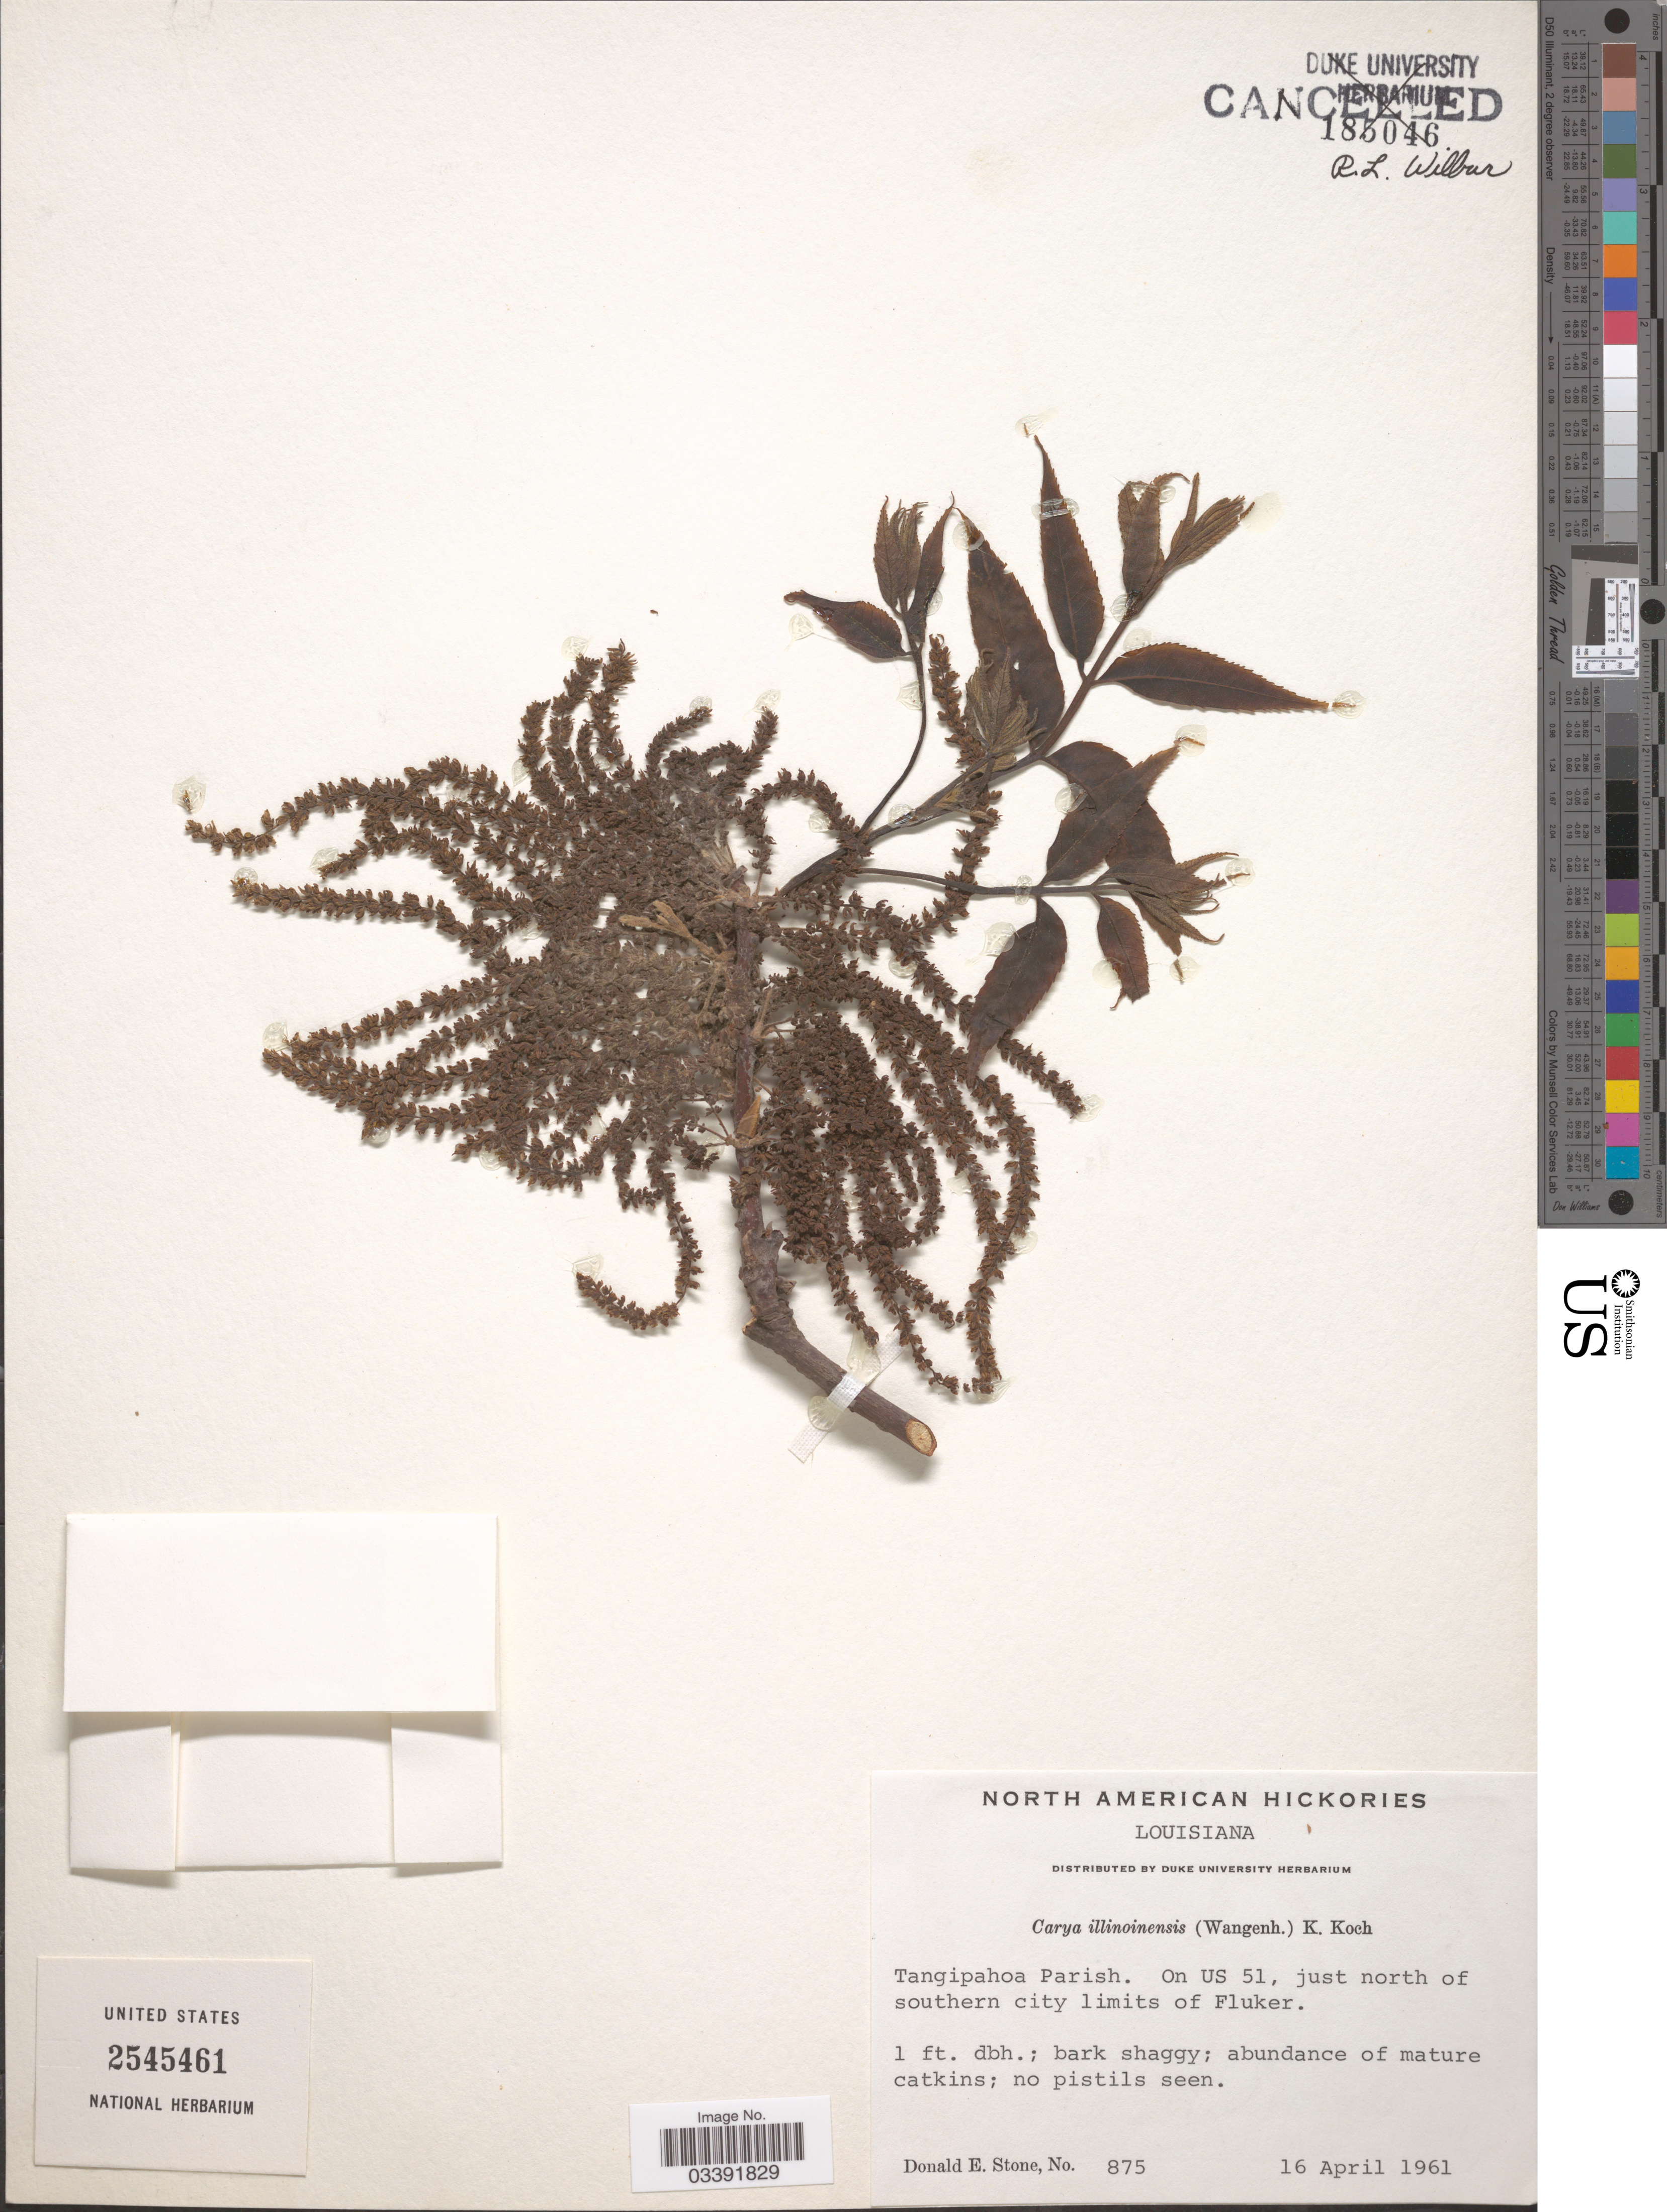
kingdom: Plantae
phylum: Tracheophyta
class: Magnoliopsida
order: Fagales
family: Juglandaceae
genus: Carya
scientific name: Carya illinoinensis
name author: (Wangenh.) K. Koch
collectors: D. Stone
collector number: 875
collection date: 1961-04-16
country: United States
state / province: Louisiana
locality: Tangipahoa Parish. On US 51, just north of southern city limits of Fluker.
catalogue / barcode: US 2545461